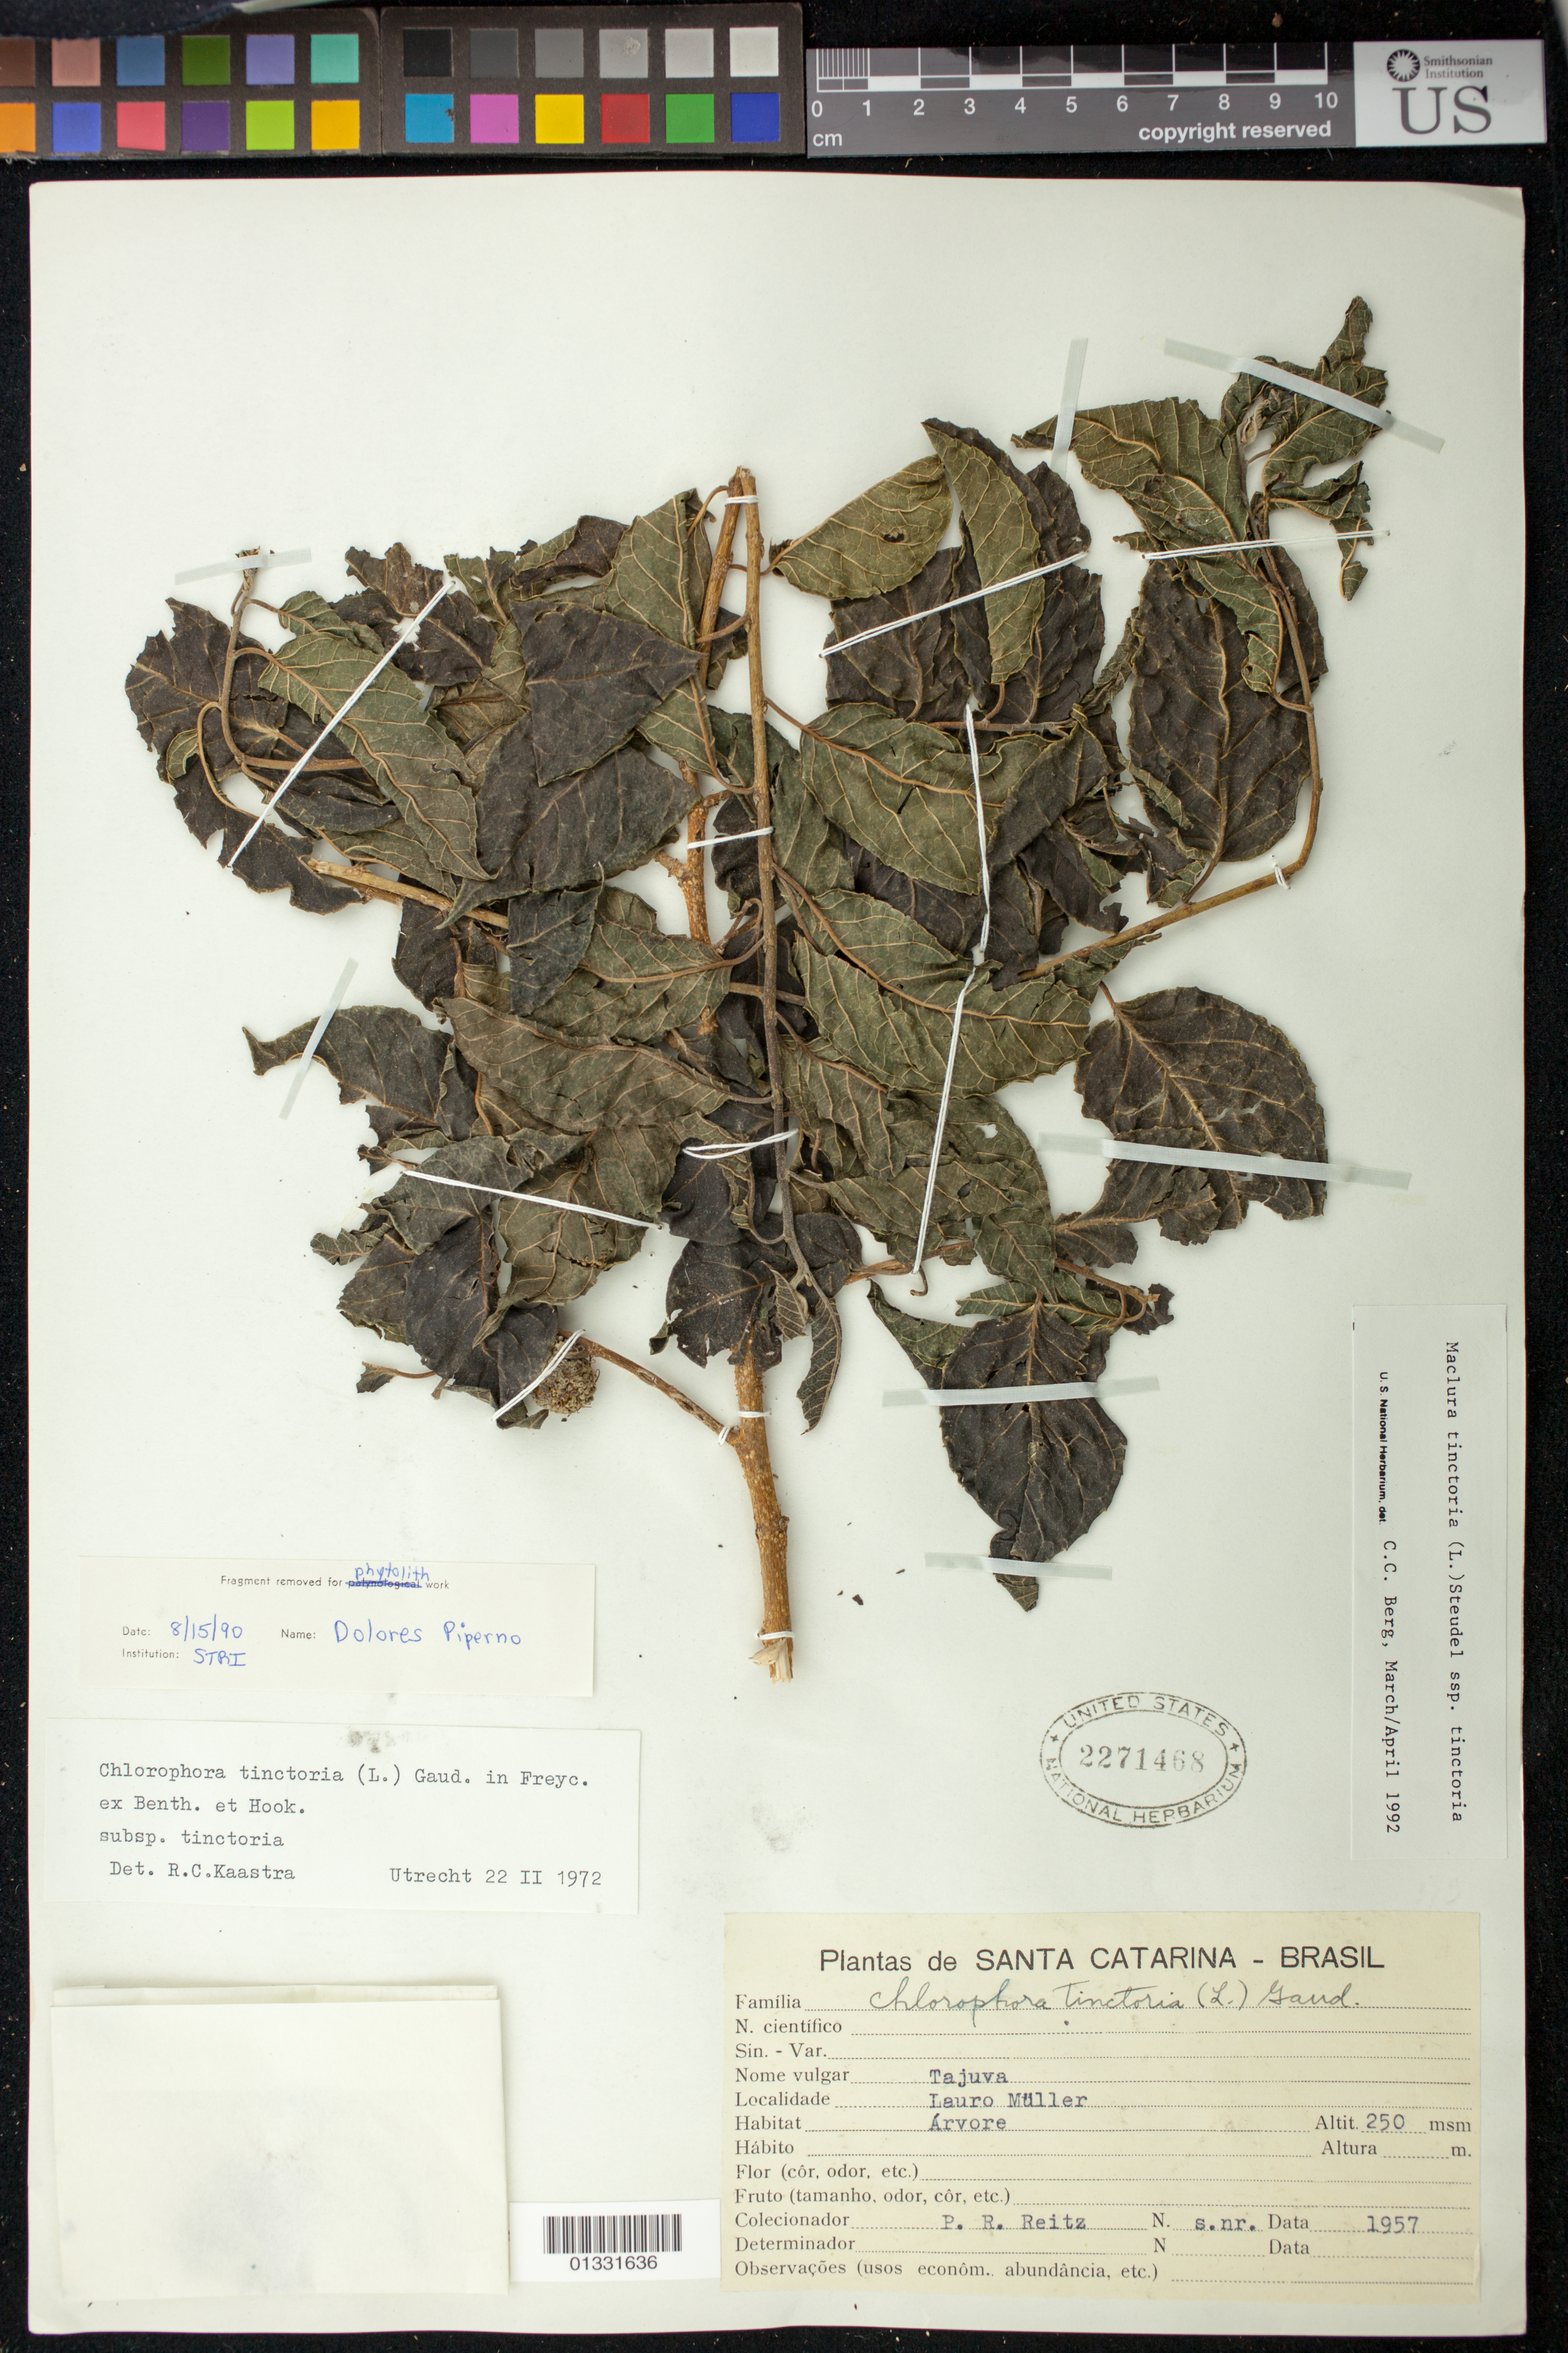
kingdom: Plantae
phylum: Tracheophyta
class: Magnoliopsida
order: Rosales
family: Moraceae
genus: Maclura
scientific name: Maclura tinctoria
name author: (L.) D. Don ex Steud.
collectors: R. Reitz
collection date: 1905-05-10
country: Brazil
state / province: Santa Catarina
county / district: Lauro Muller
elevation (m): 250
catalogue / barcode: US 2271468